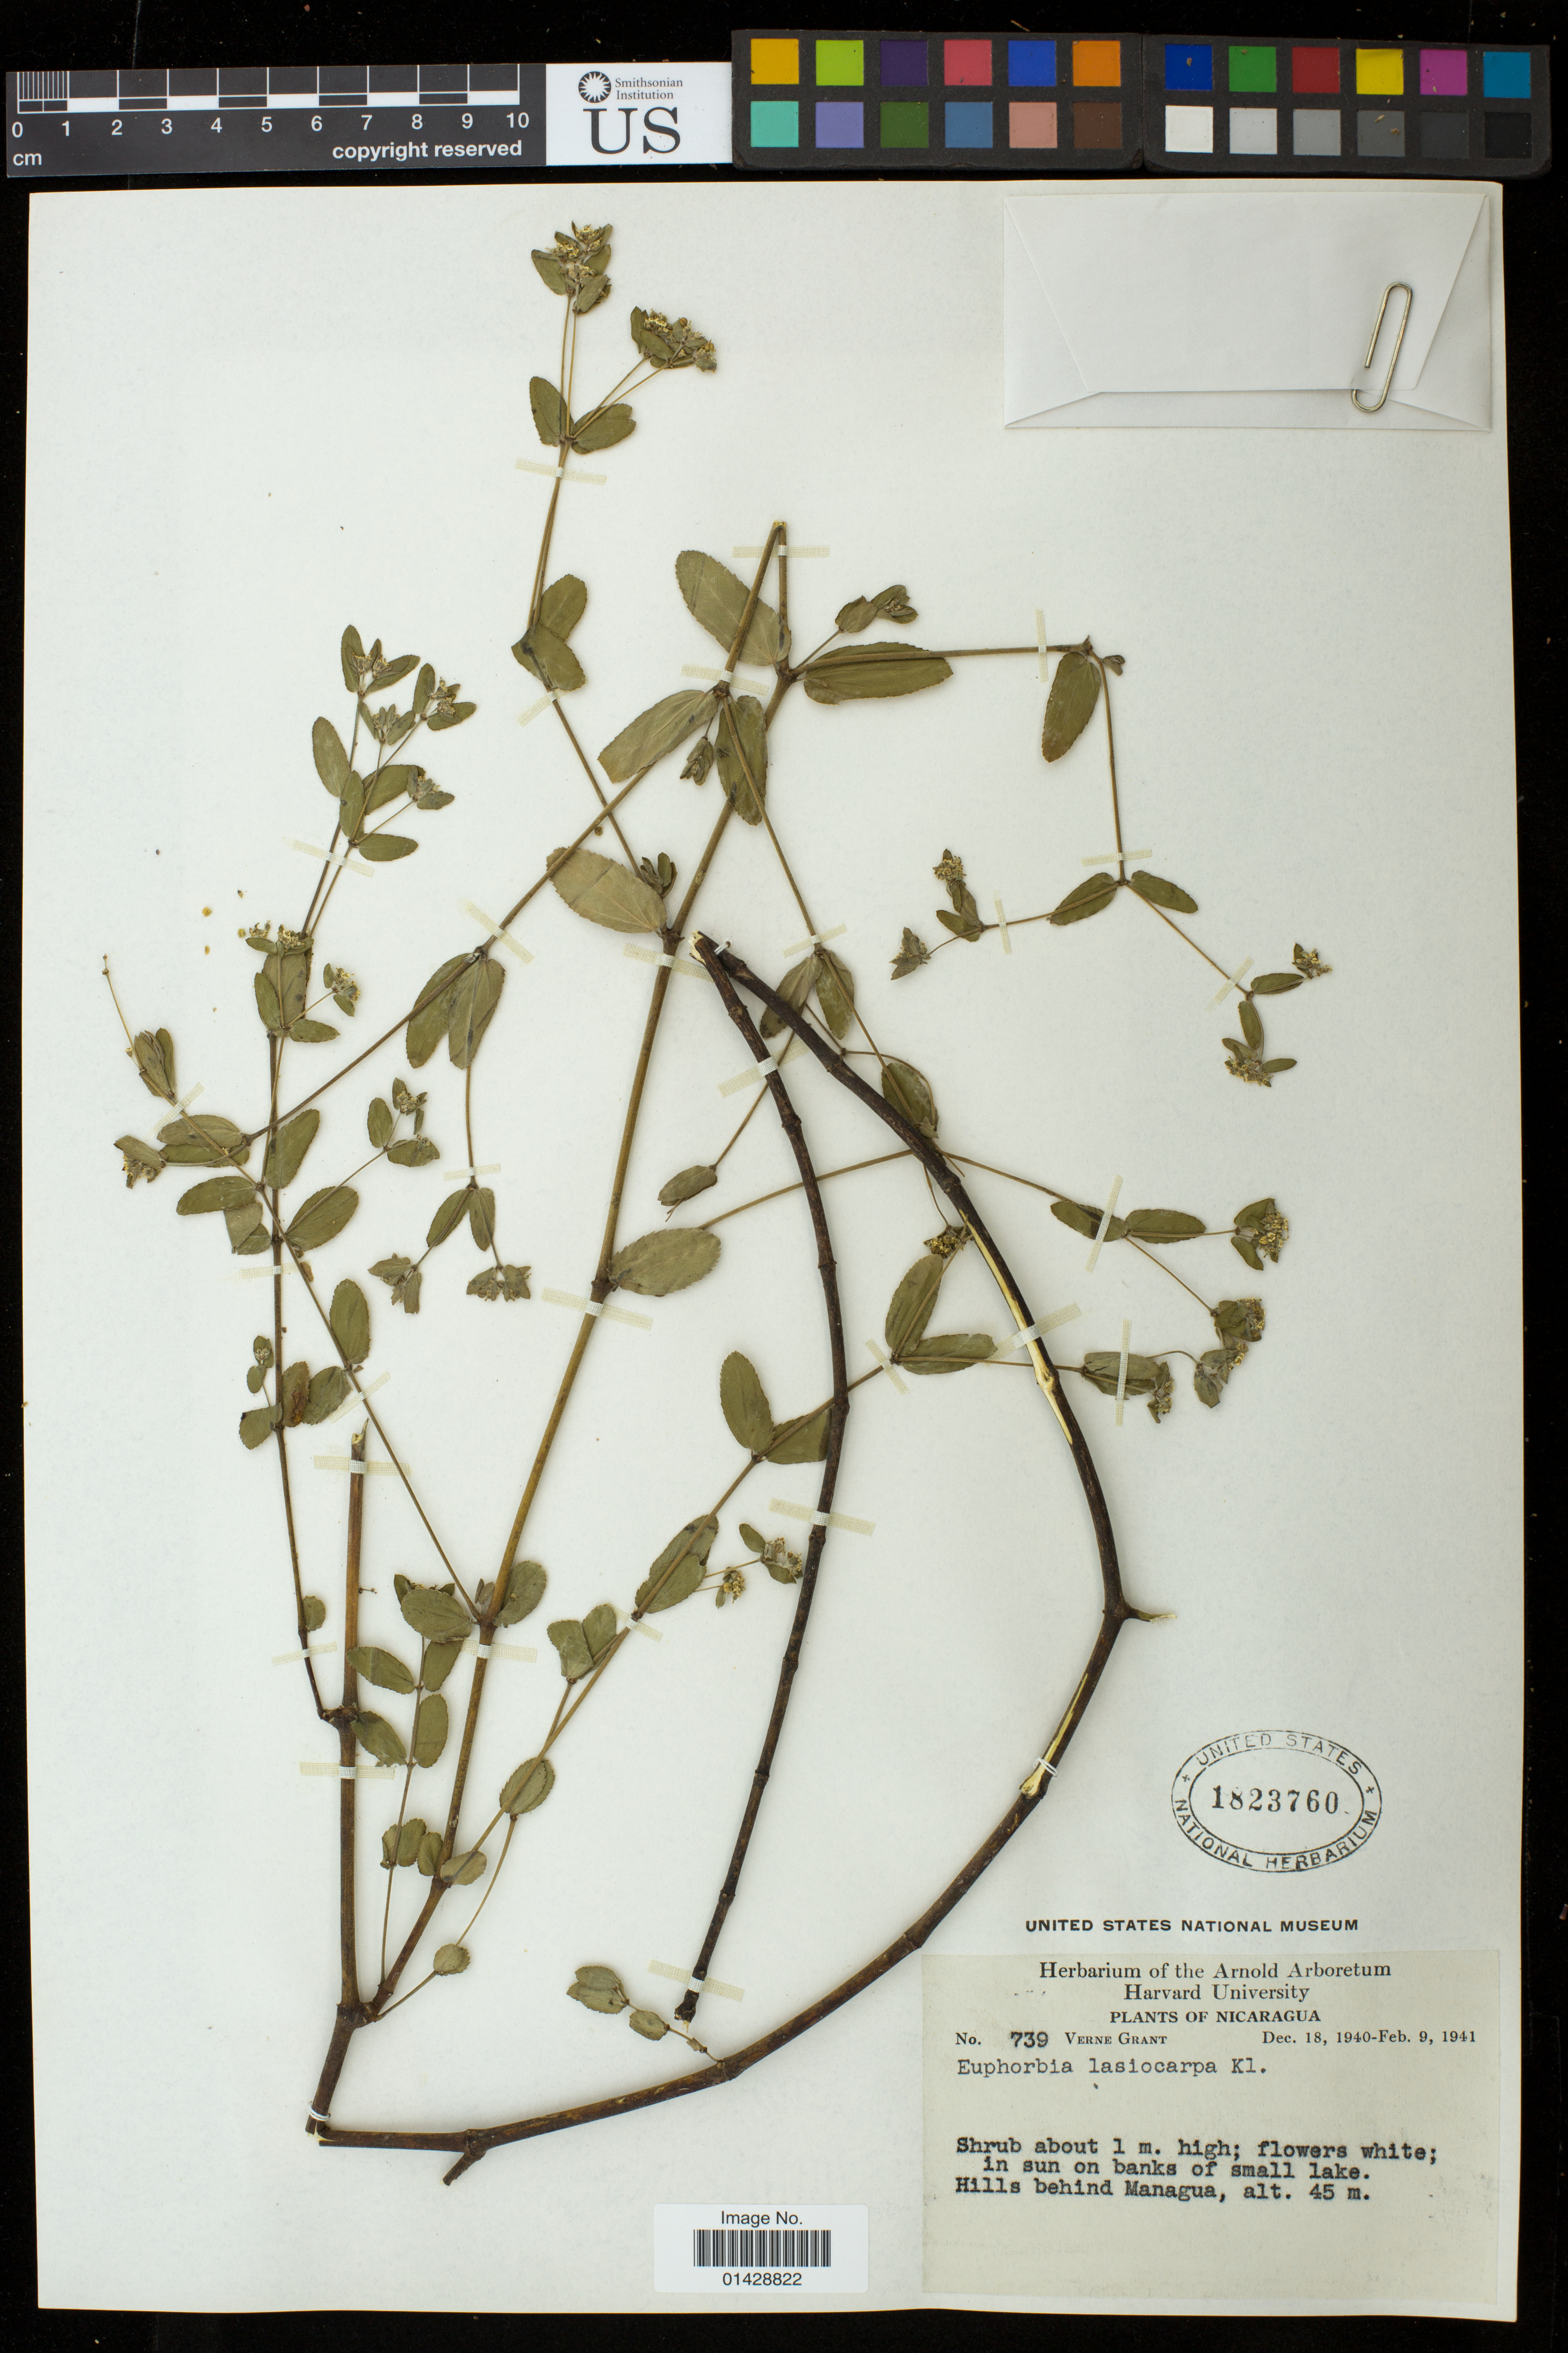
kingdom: Plantae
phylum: Tracheophyta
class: Magnoliopsida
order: Malpighiales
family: Euphorbiaceae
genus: Euphorbia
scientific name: Euphorbia lasiocarpa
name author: Klotzsch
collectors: V. Grant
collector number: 739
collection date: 1940-12-18/1941-02-09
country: Nicaragua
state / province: Managua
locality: Hills behind Managua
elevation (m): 45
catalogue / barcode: US 1823760